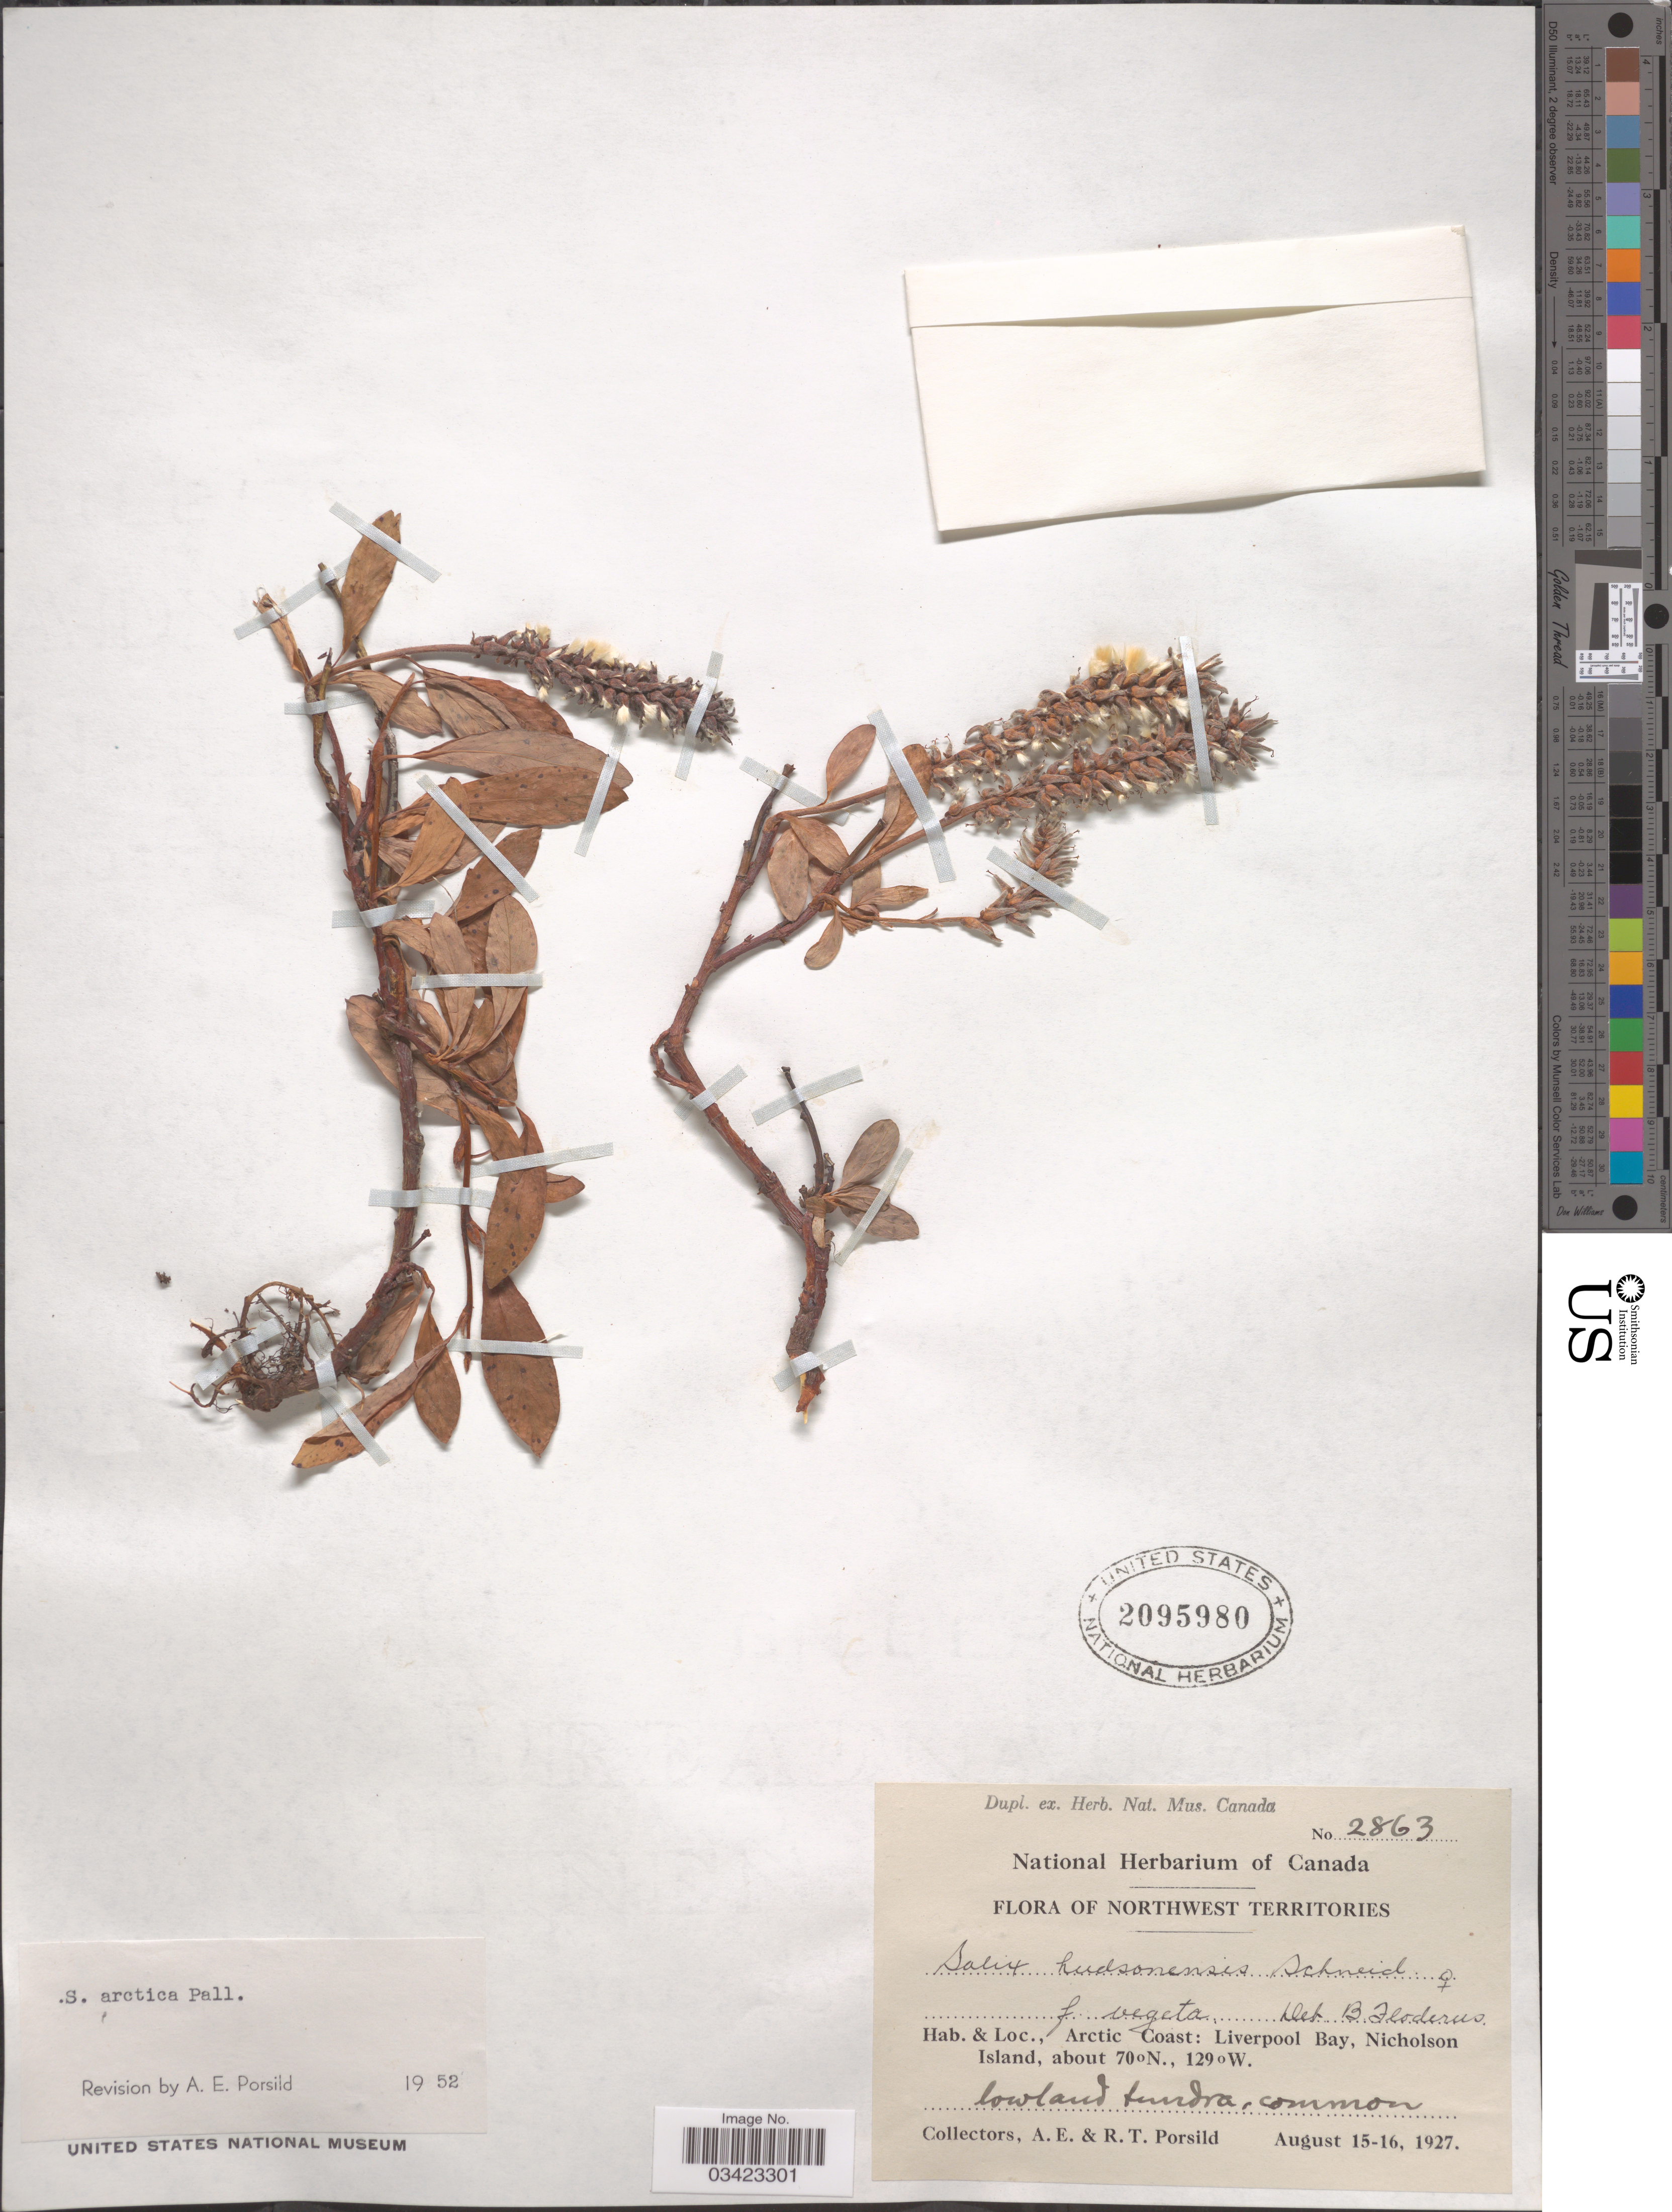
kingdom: Plantae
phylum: Tracheophyta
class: Magnoliopsida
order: Malpighiales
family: Salicaceae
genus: Salix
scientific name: Salix arctica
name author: Pall.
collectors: A. E. Porsild & R. T. Porsild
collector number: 2863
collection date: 1927-08-15/1927-08-16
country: Canada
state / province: Northwest Territories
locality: Arctic Coast: Liverpool Bay, Nicholson Island.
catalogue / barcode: US 2095980